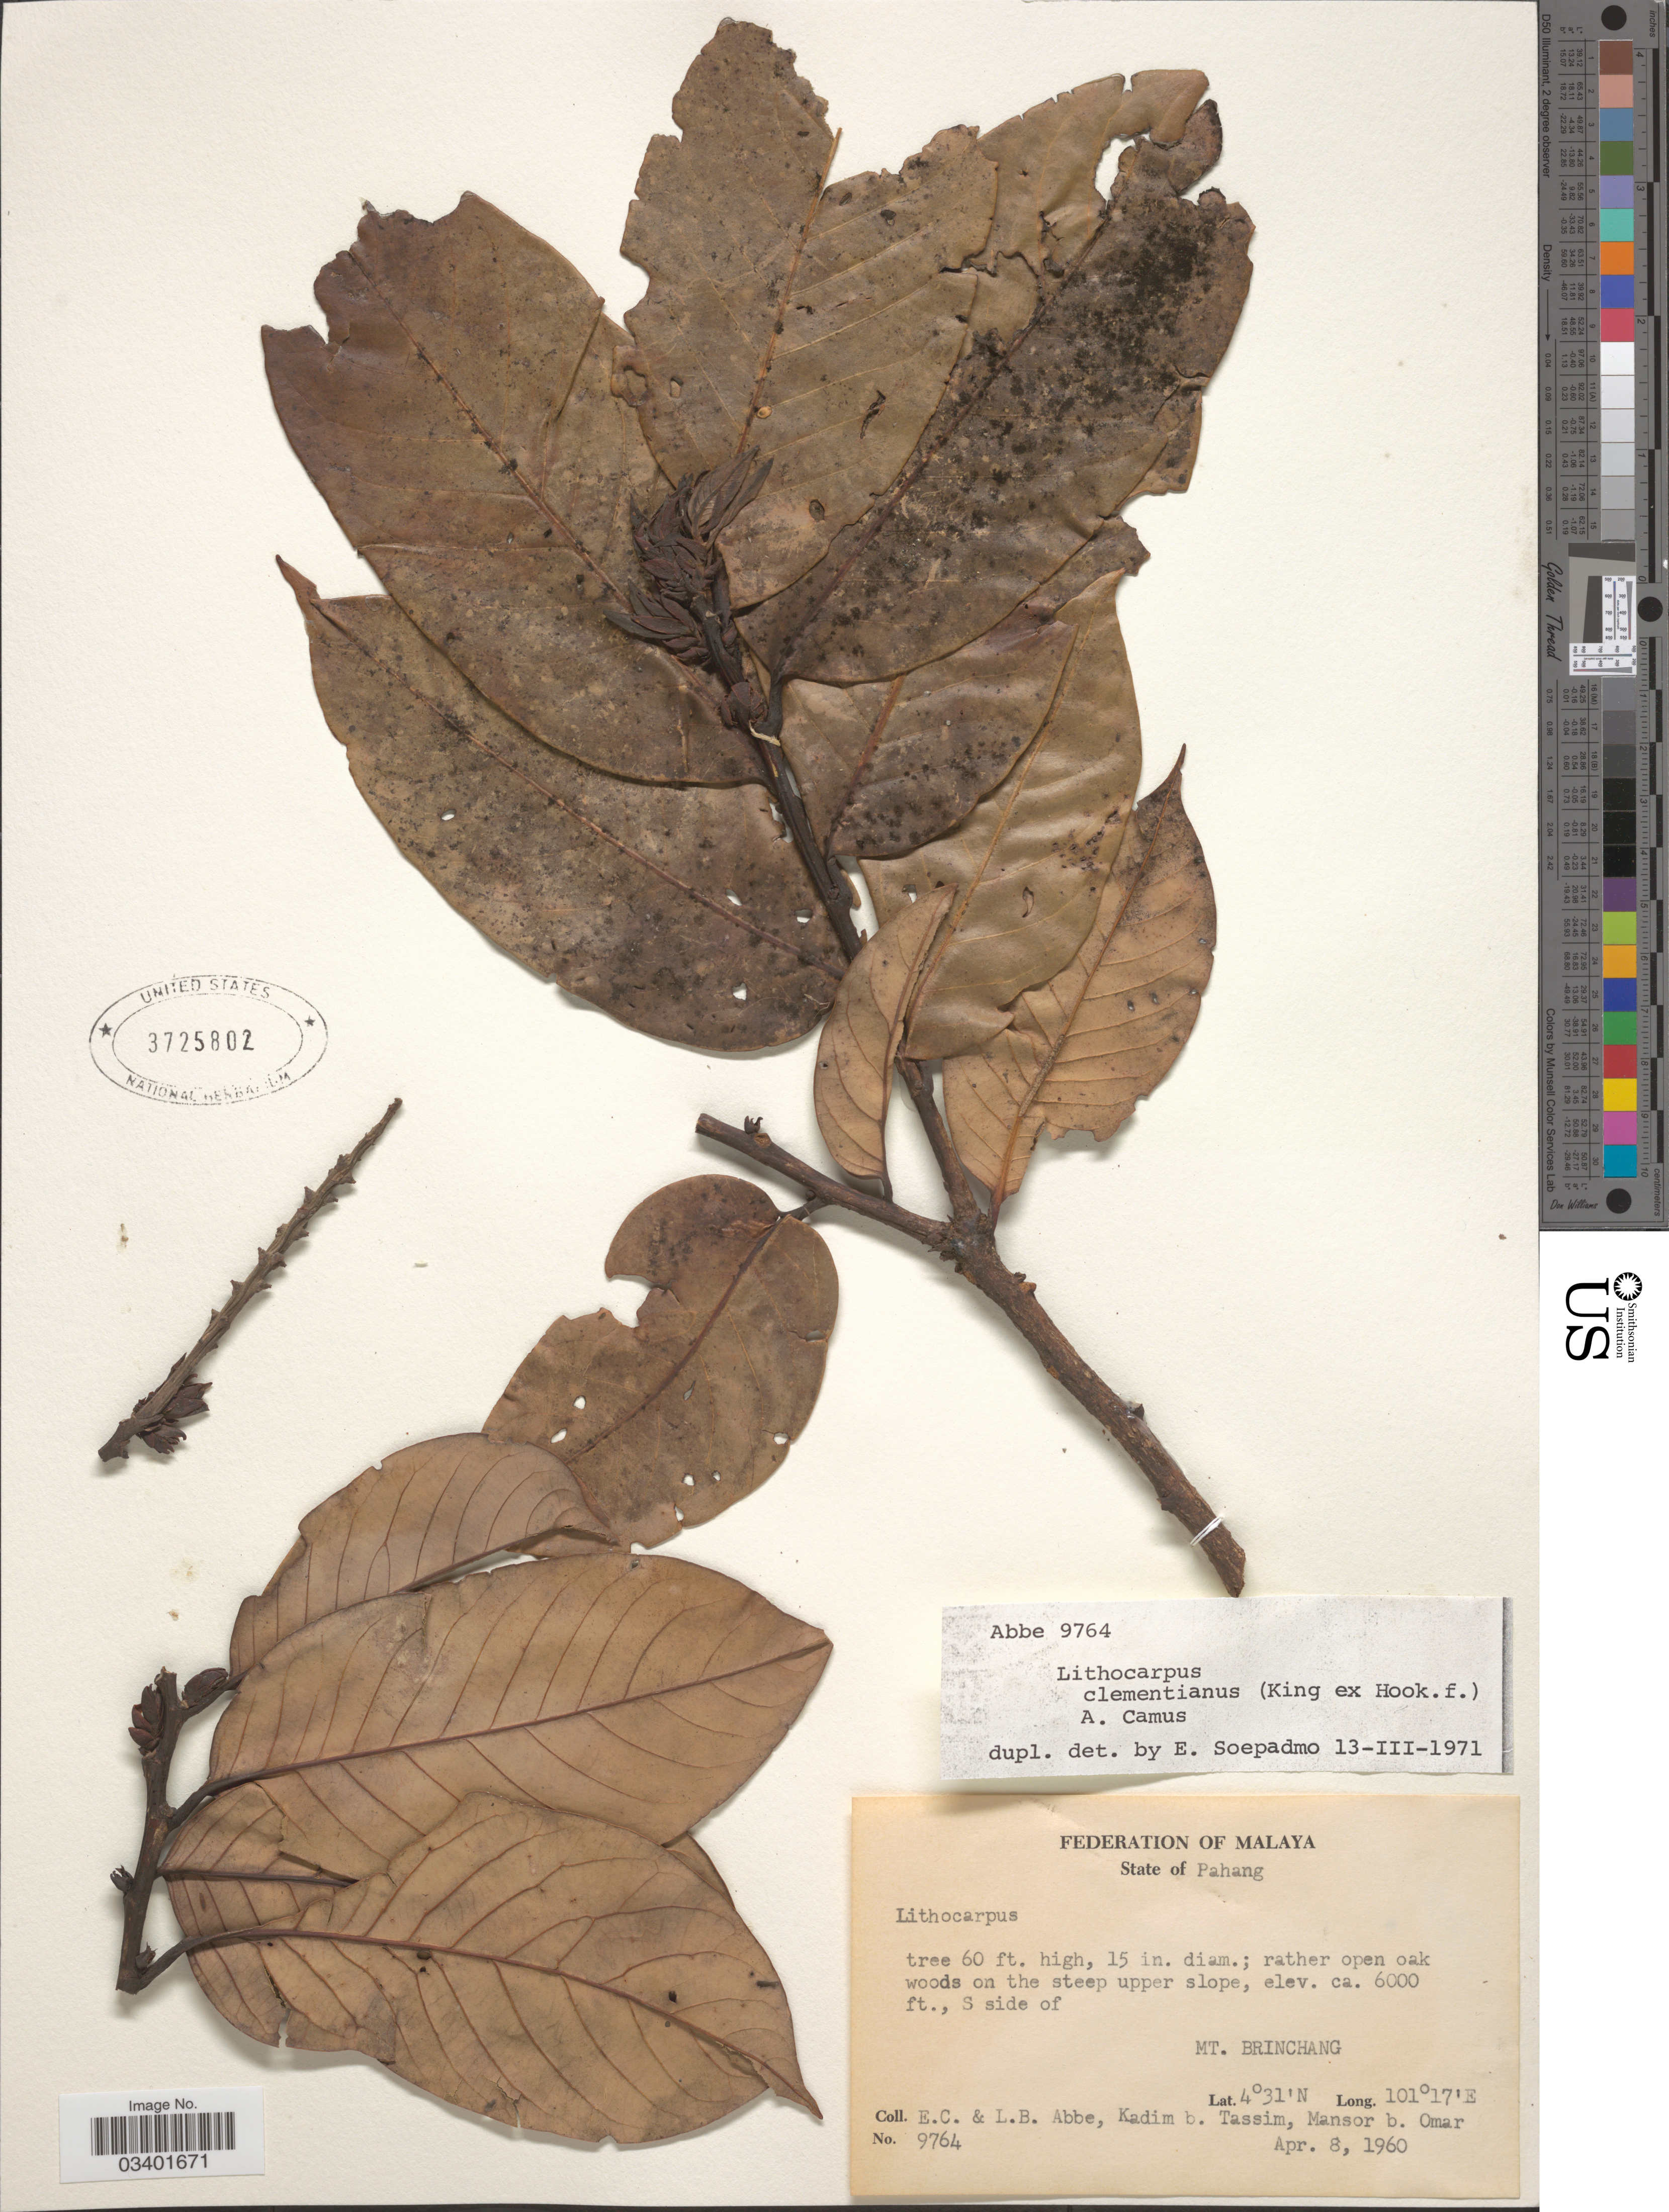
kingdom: Plantae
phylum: Tracheophyta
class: Magnoliopsida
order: Fagales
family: Fagaceae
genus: Lithocarpus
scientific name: Lithocarpus clementianus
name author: (King ex Hook. f.) A. Camus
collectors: E. C. Abbe, L. B. Abbe, K. Tassim & M. Omar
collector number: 9764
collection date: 1960-04-08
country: Malaysia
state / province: Pahang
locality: Federation of Malaya. Rather open oak woods on the steep upper slope, S side of Mt. Brinchang.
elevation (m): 1829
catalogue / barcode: US 3725802